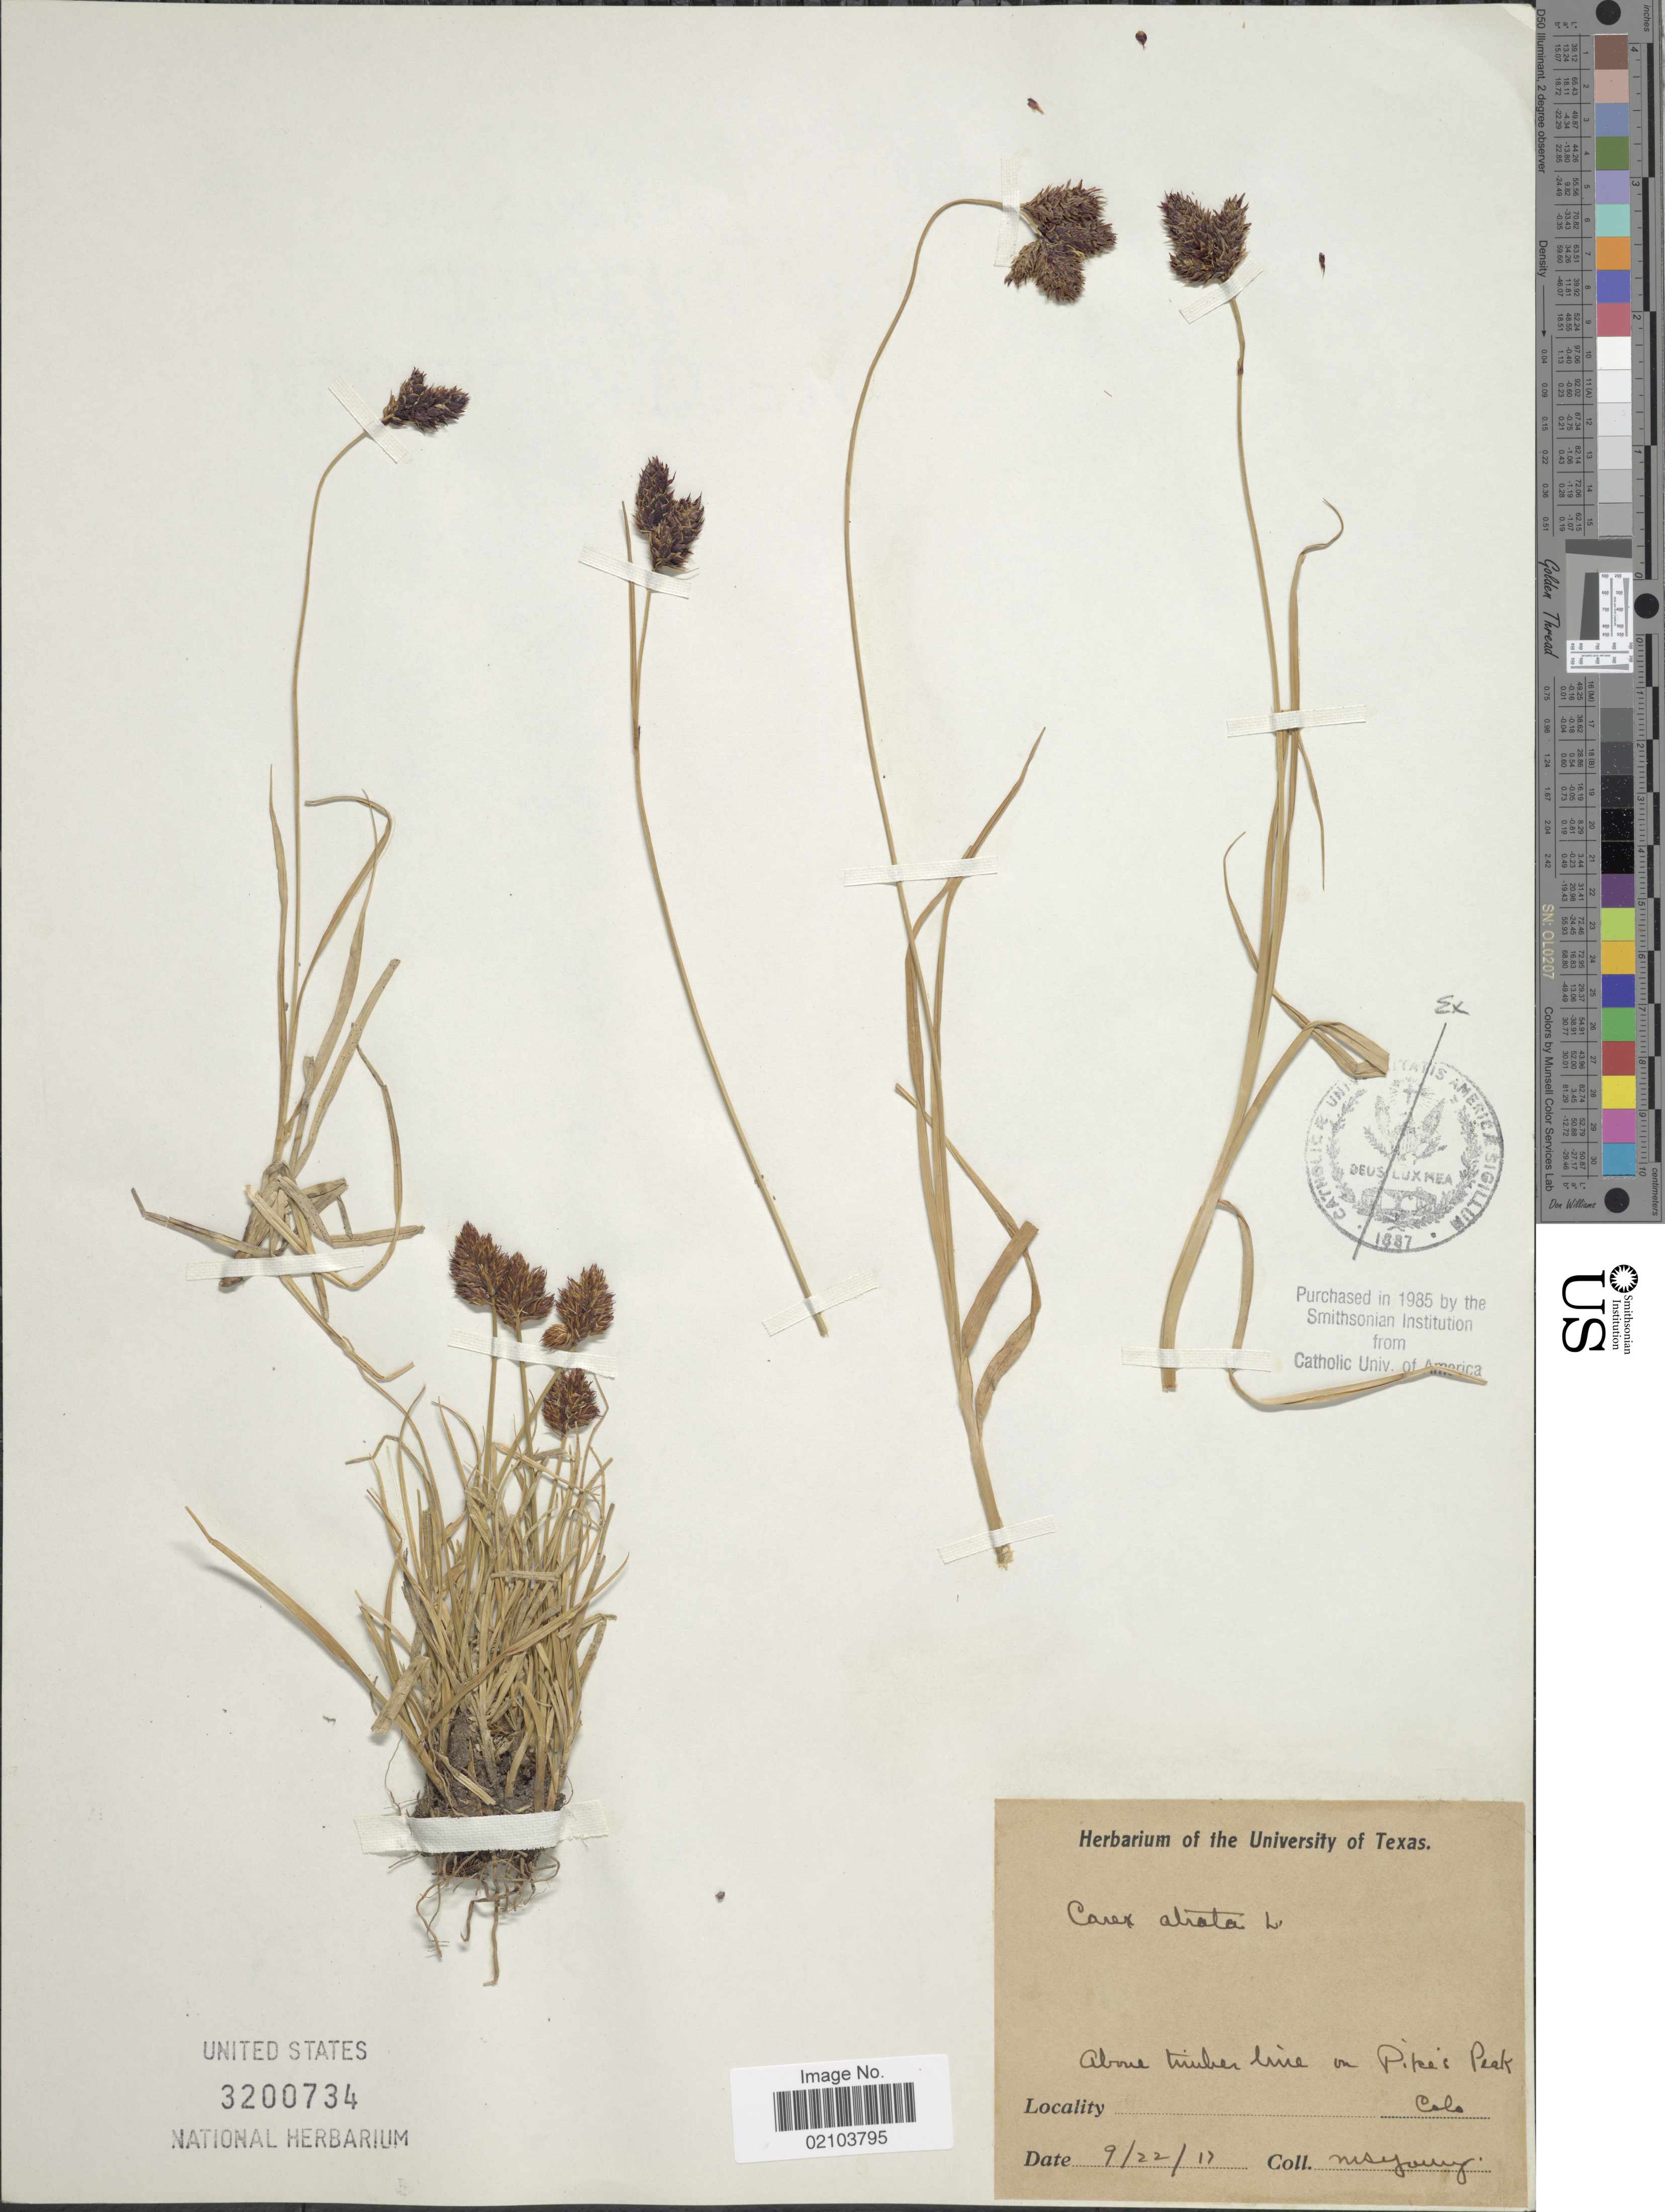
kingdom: Plantae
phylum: Tracheophyta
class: Liliopsida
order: Poales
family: Cyperaceae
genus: Carex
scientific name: Carex atrata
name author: L.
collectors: M. Young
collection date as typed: Transcribed d/m/y: 22/9/17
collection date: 1917-09-22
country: United States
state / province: Colorado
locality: Above timberline on Pikes Peak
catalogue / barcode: US 3200734